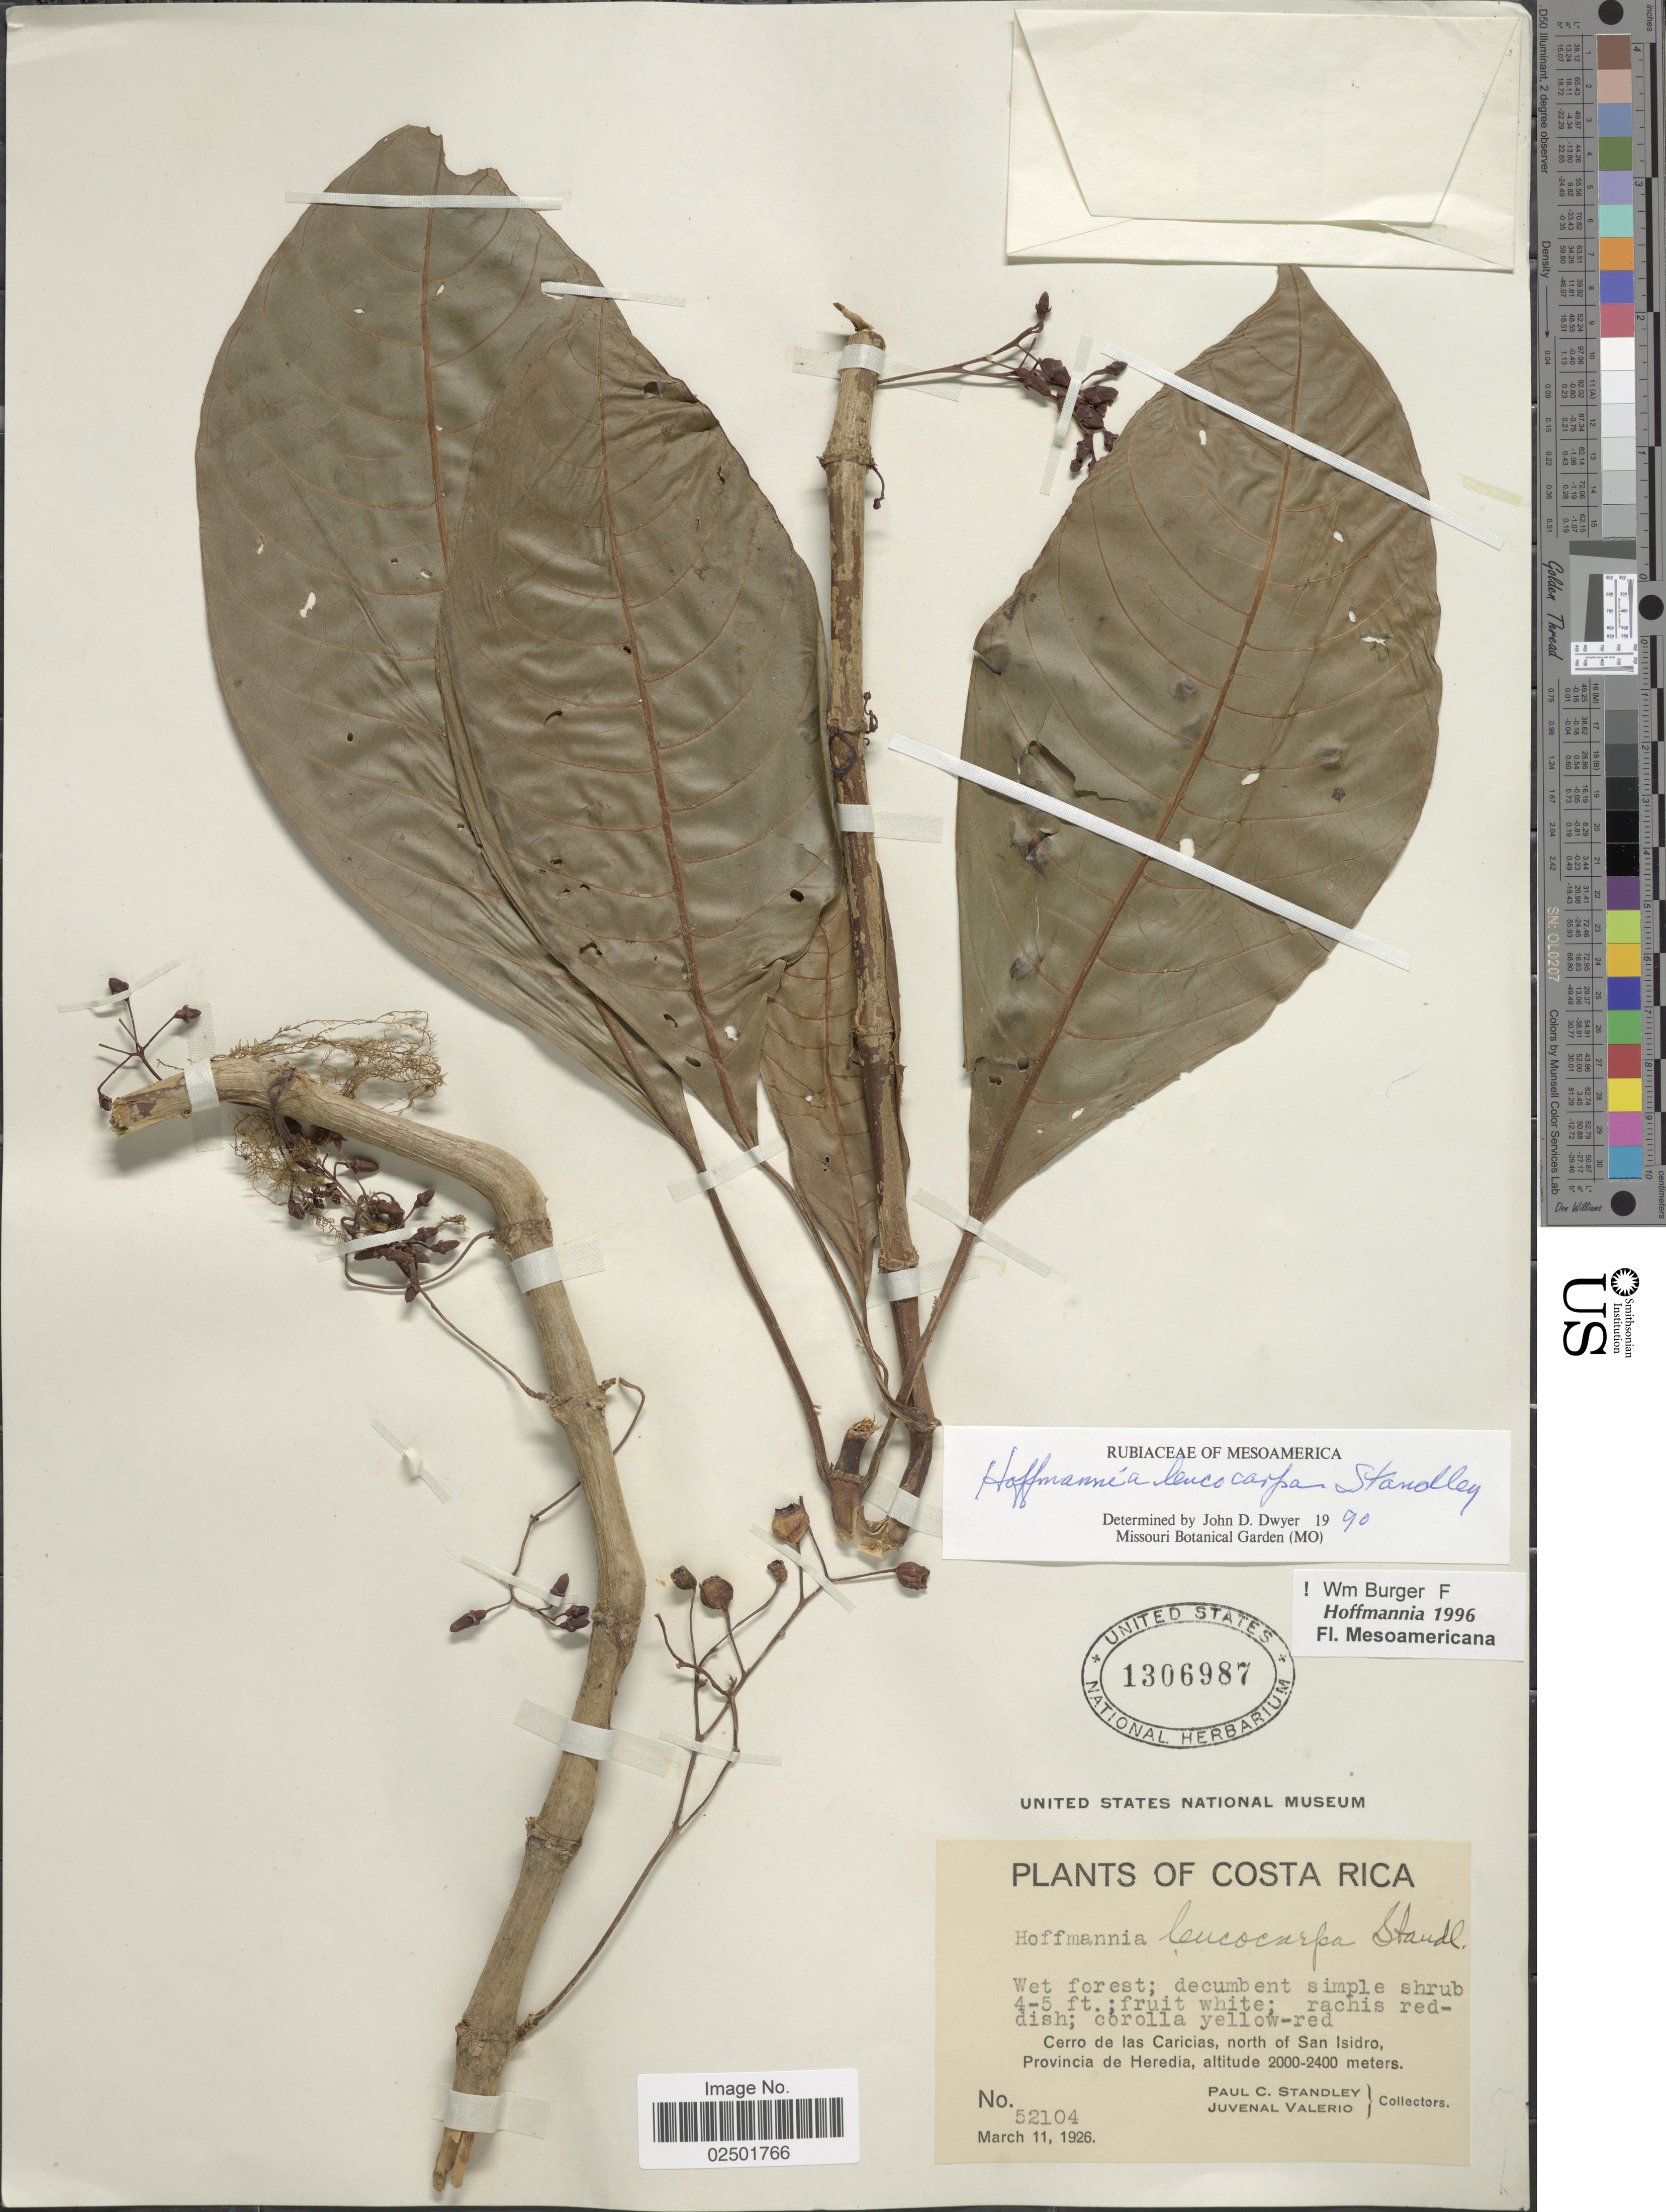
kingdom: Plantae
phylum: Tracheophyta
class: Magnoliopsida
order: Gentianales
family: Rubiaceae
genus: Hoffmannia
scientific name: Hoffmannia leucocarpa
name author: Standl.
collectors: P. C. Standley & J. Valerio R.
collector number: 52104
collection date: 1926-03-11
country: Costa Rica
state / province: Heredia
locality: Wet forest; Cerro de las Caricias, north of San Isidro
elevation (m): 2000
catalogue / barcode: US 1306987